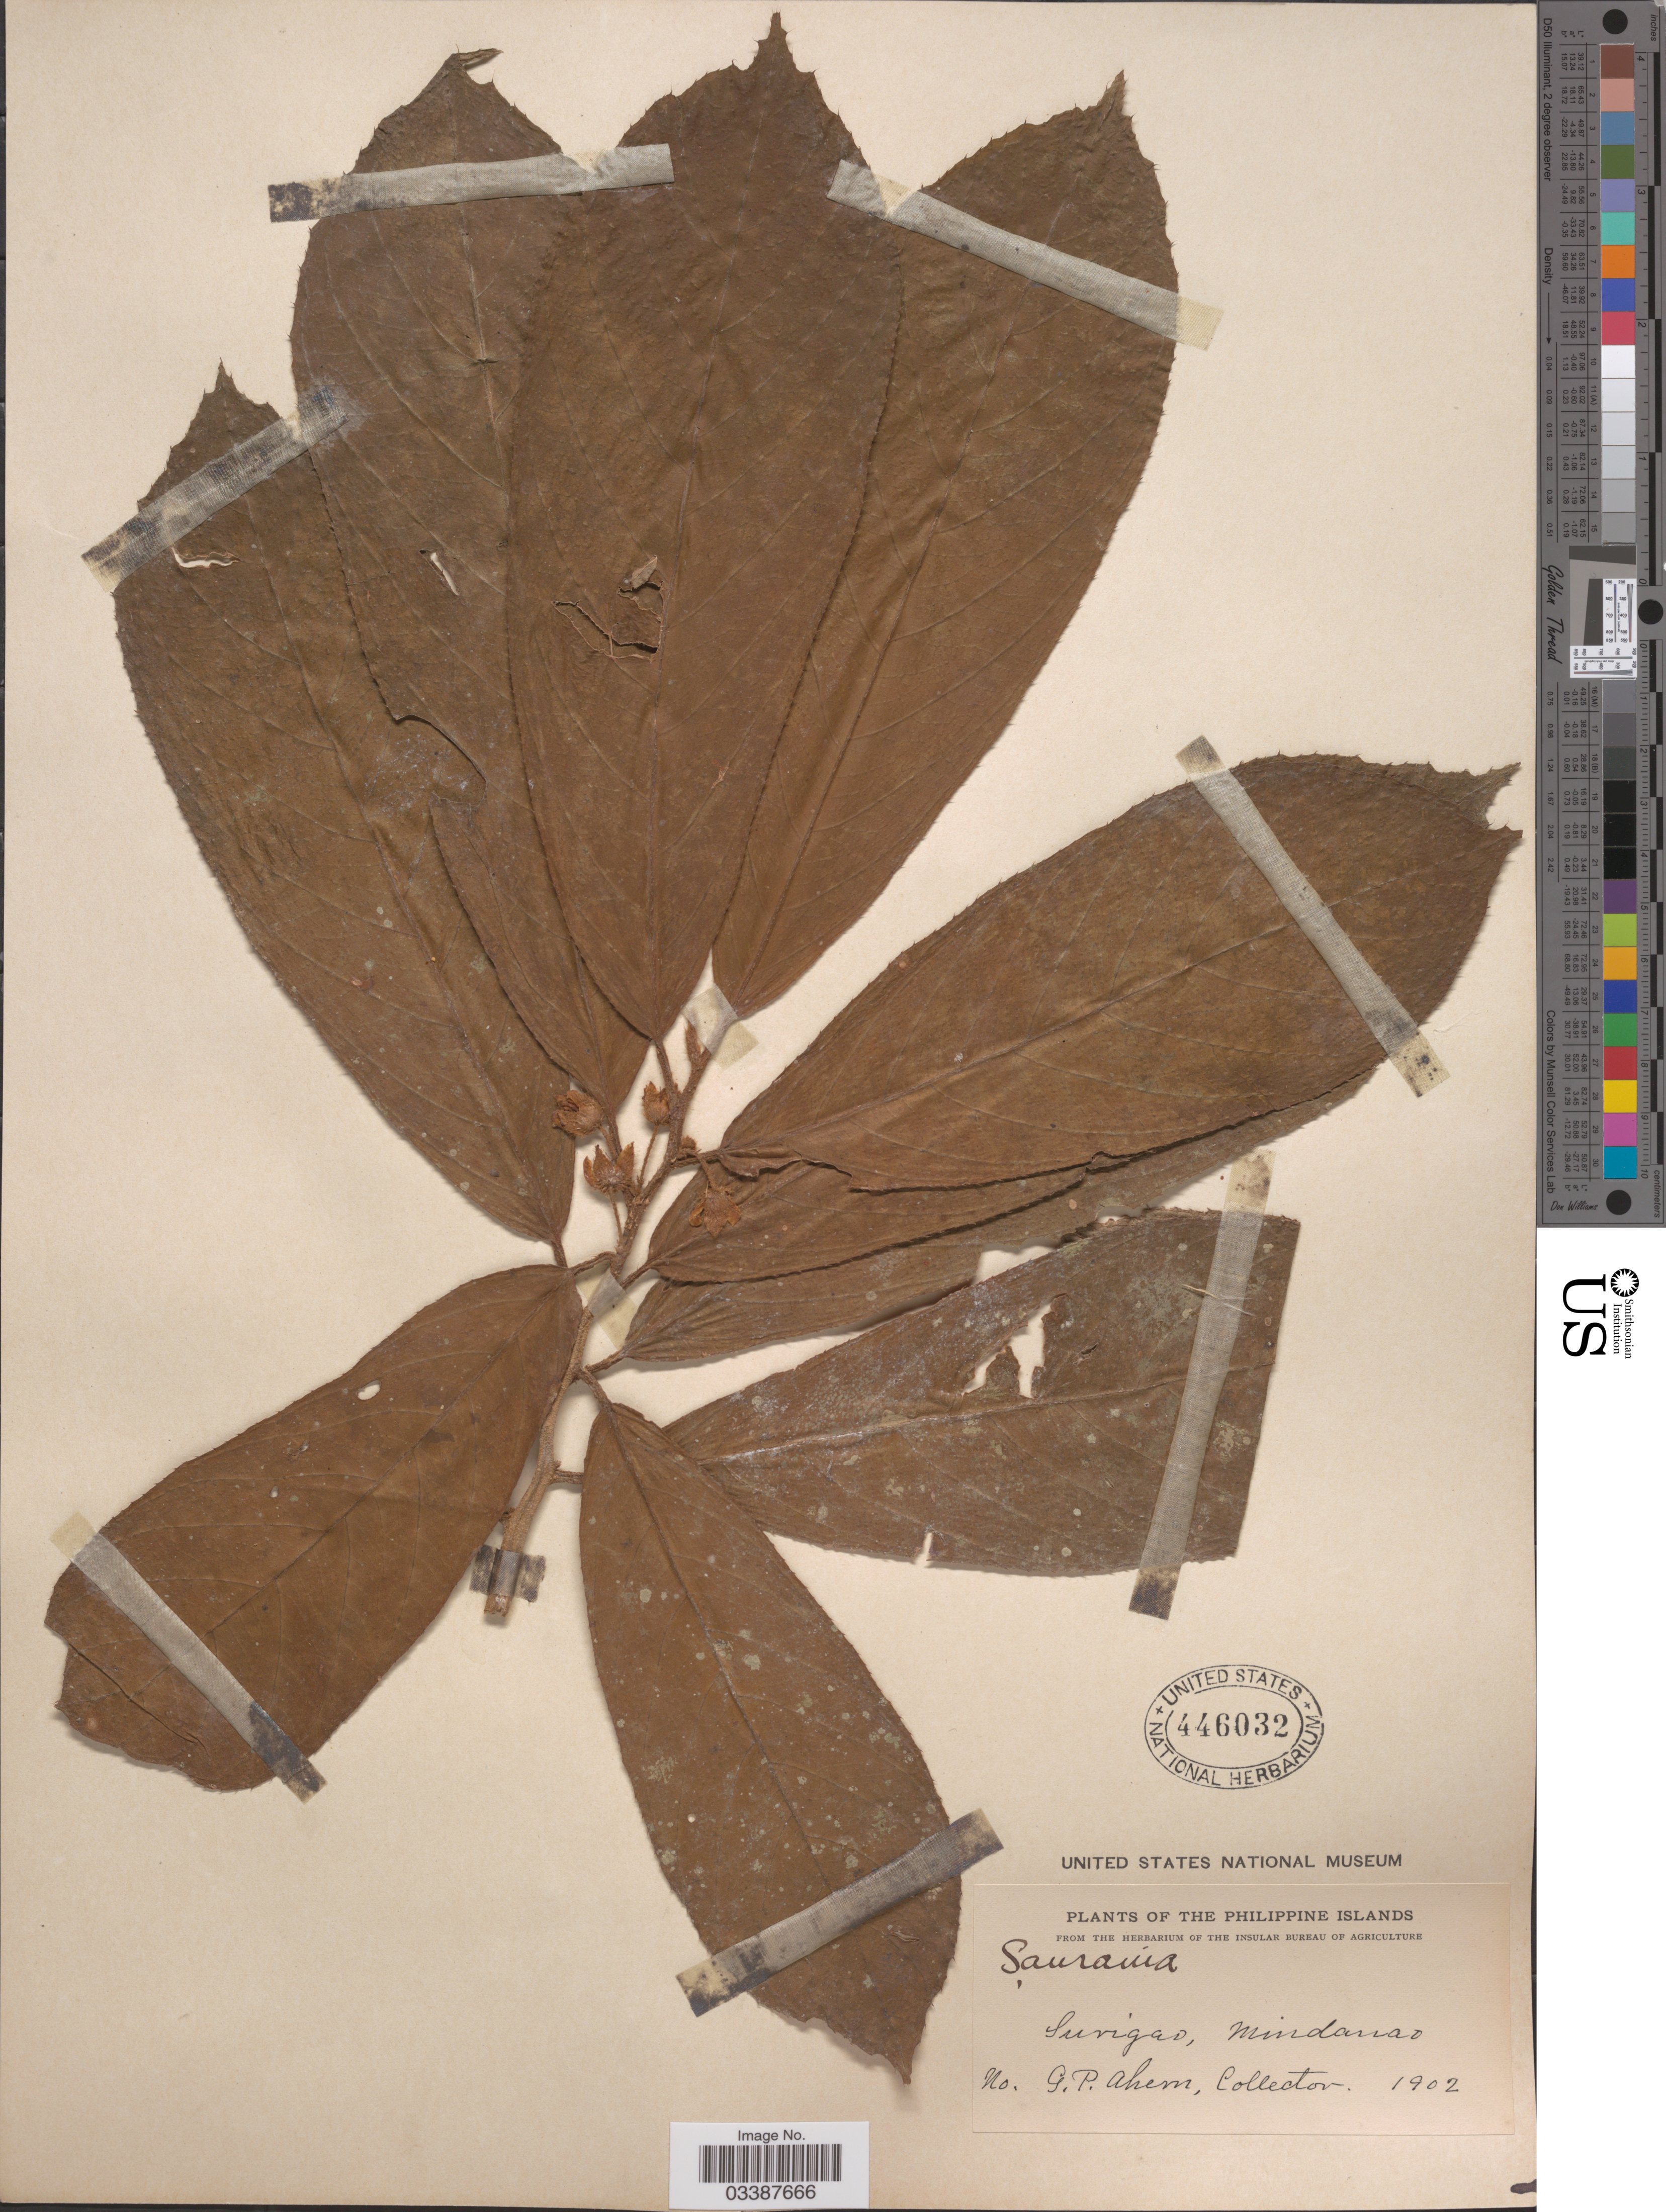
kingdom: Plantae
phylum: Tracheophyta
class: Magnoliopsida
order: Ericales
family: Actinidiaceae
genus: Saurauia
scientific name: Saurauia sp.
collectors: G. Ahern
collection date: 1902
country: Philippines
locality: The Philippine Islands, Surigao, Mindanao.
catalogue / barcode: US 446032